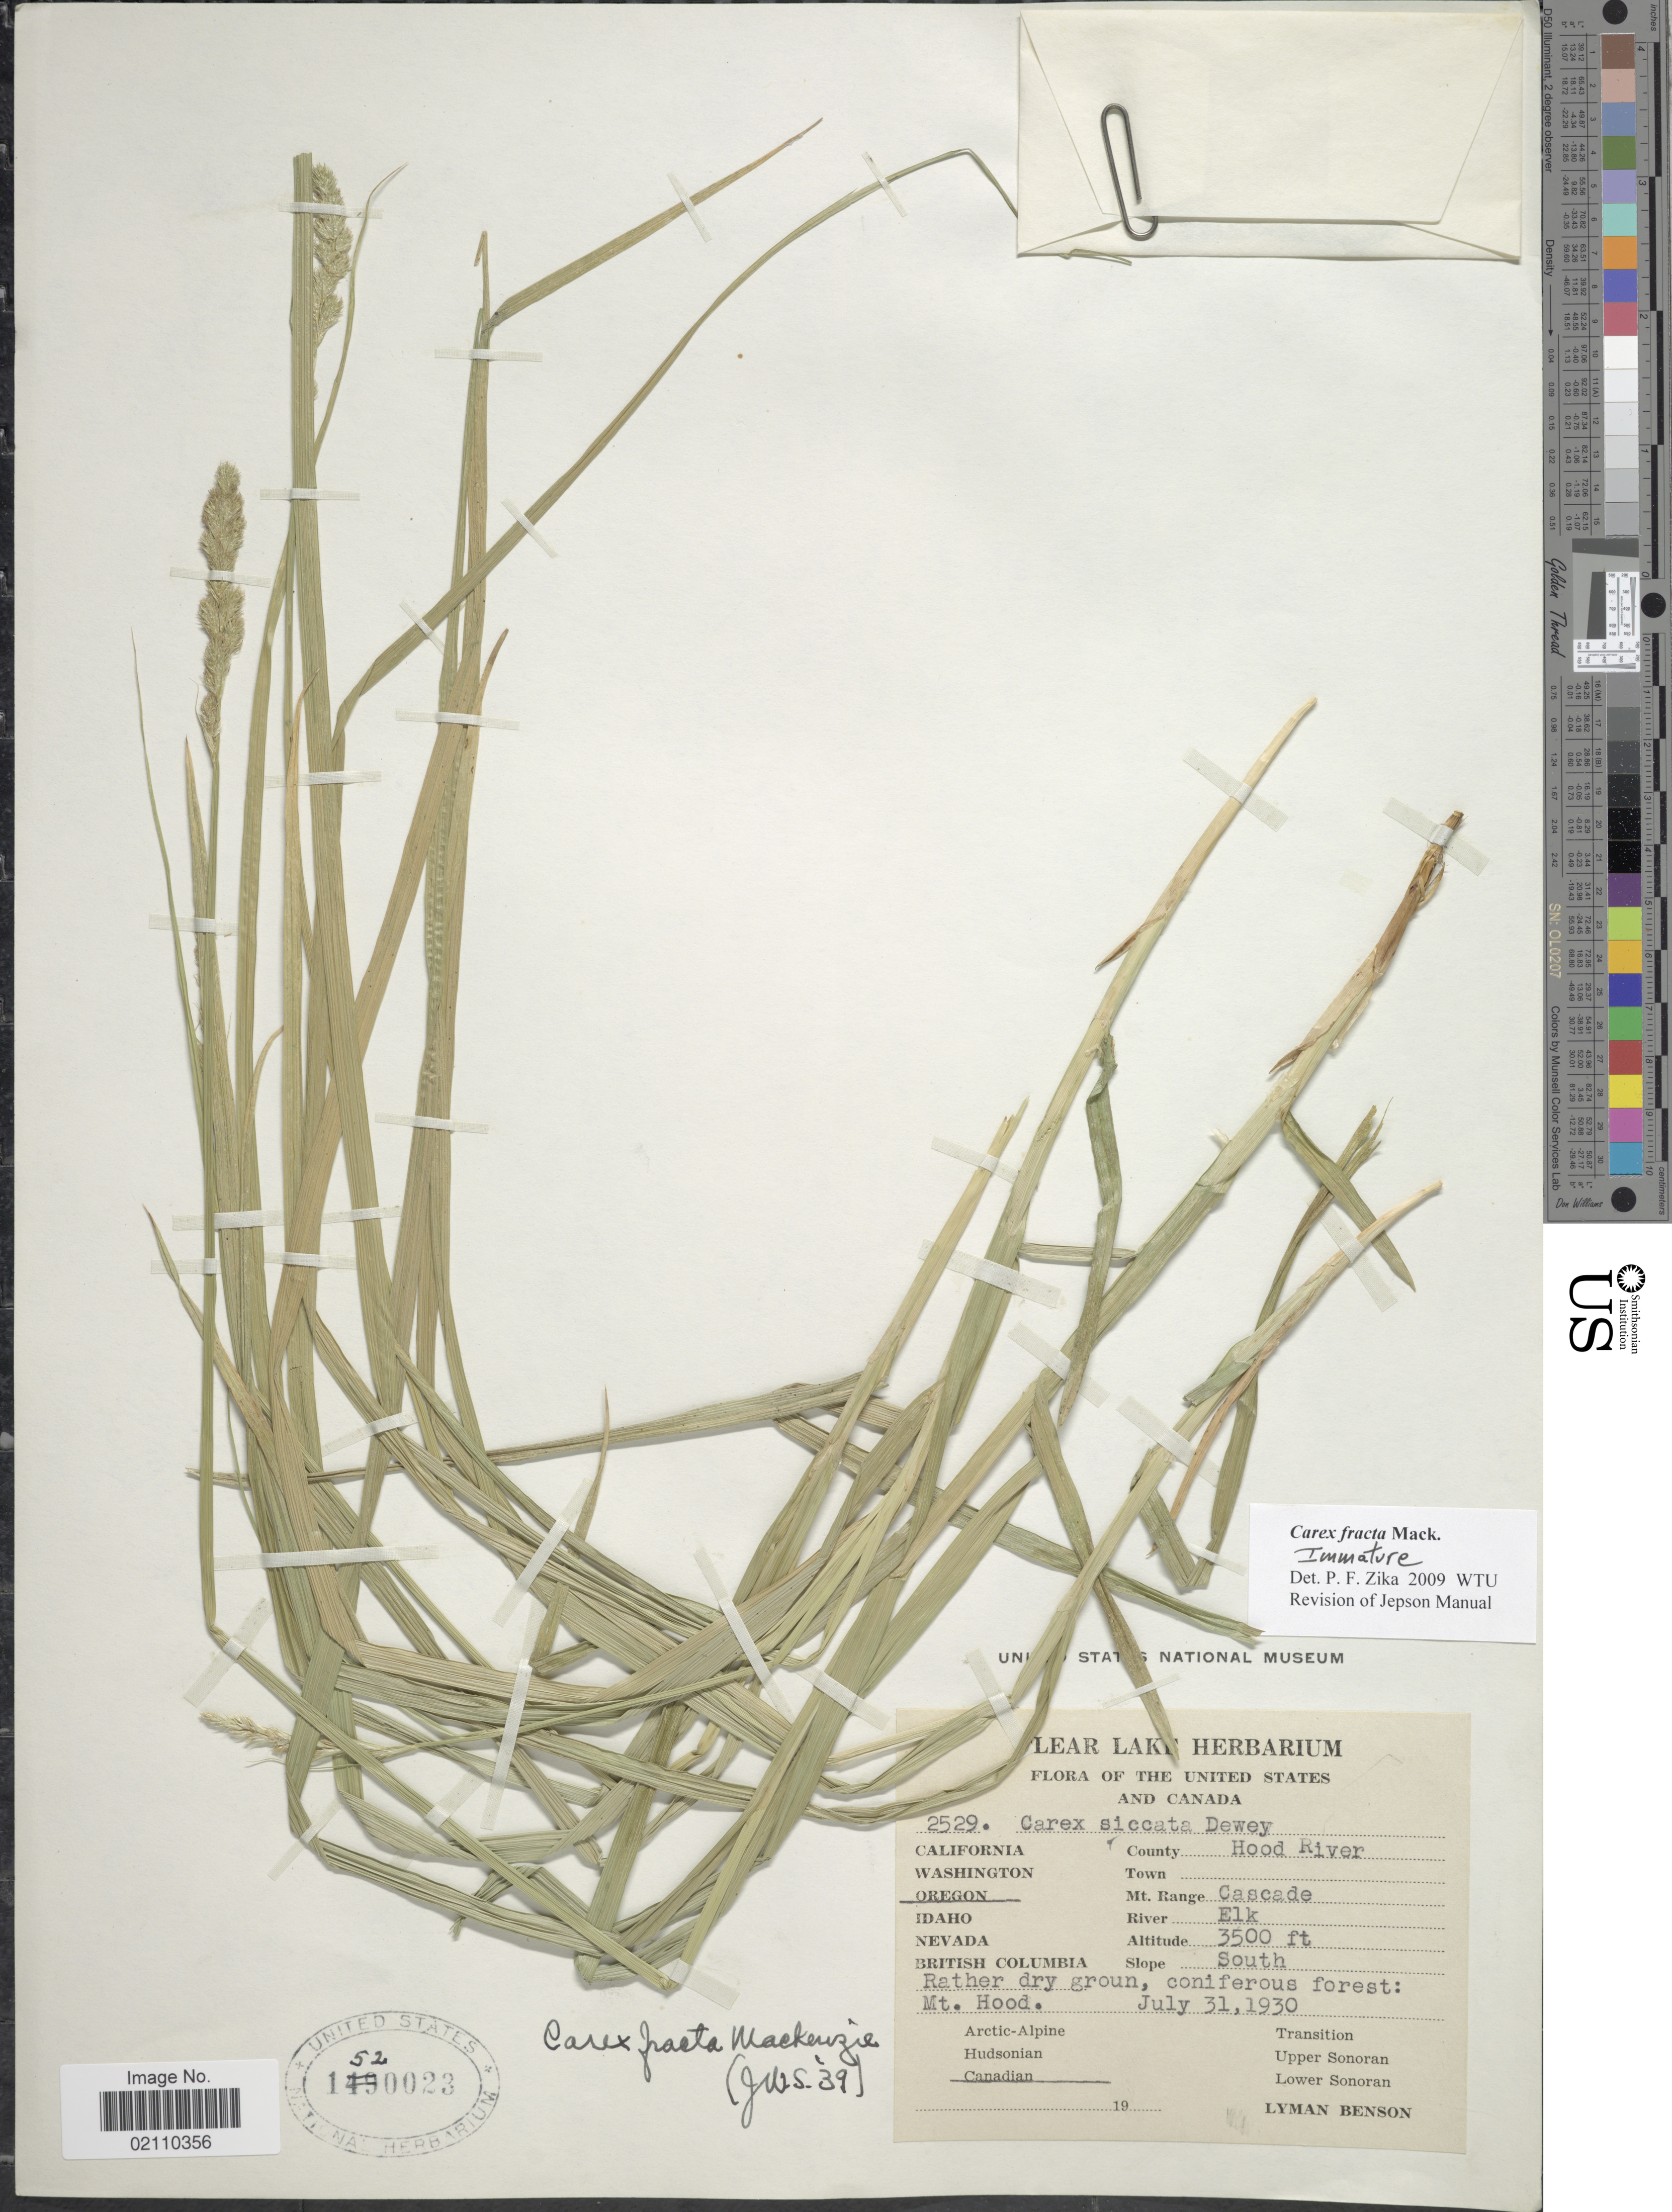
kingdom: Plantae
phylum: Tracheophyta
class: Liliopsida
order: Poales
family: Cyperaceae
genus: Carex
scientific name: Carex fracta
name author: Mack.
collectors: L. D. Benson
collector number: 2529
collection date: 1930-07-31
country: United States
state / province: Oregon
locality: Mt. Range Cascade, County Hood River, River Elk, South slope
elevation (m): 1067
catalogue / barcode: US 1520023